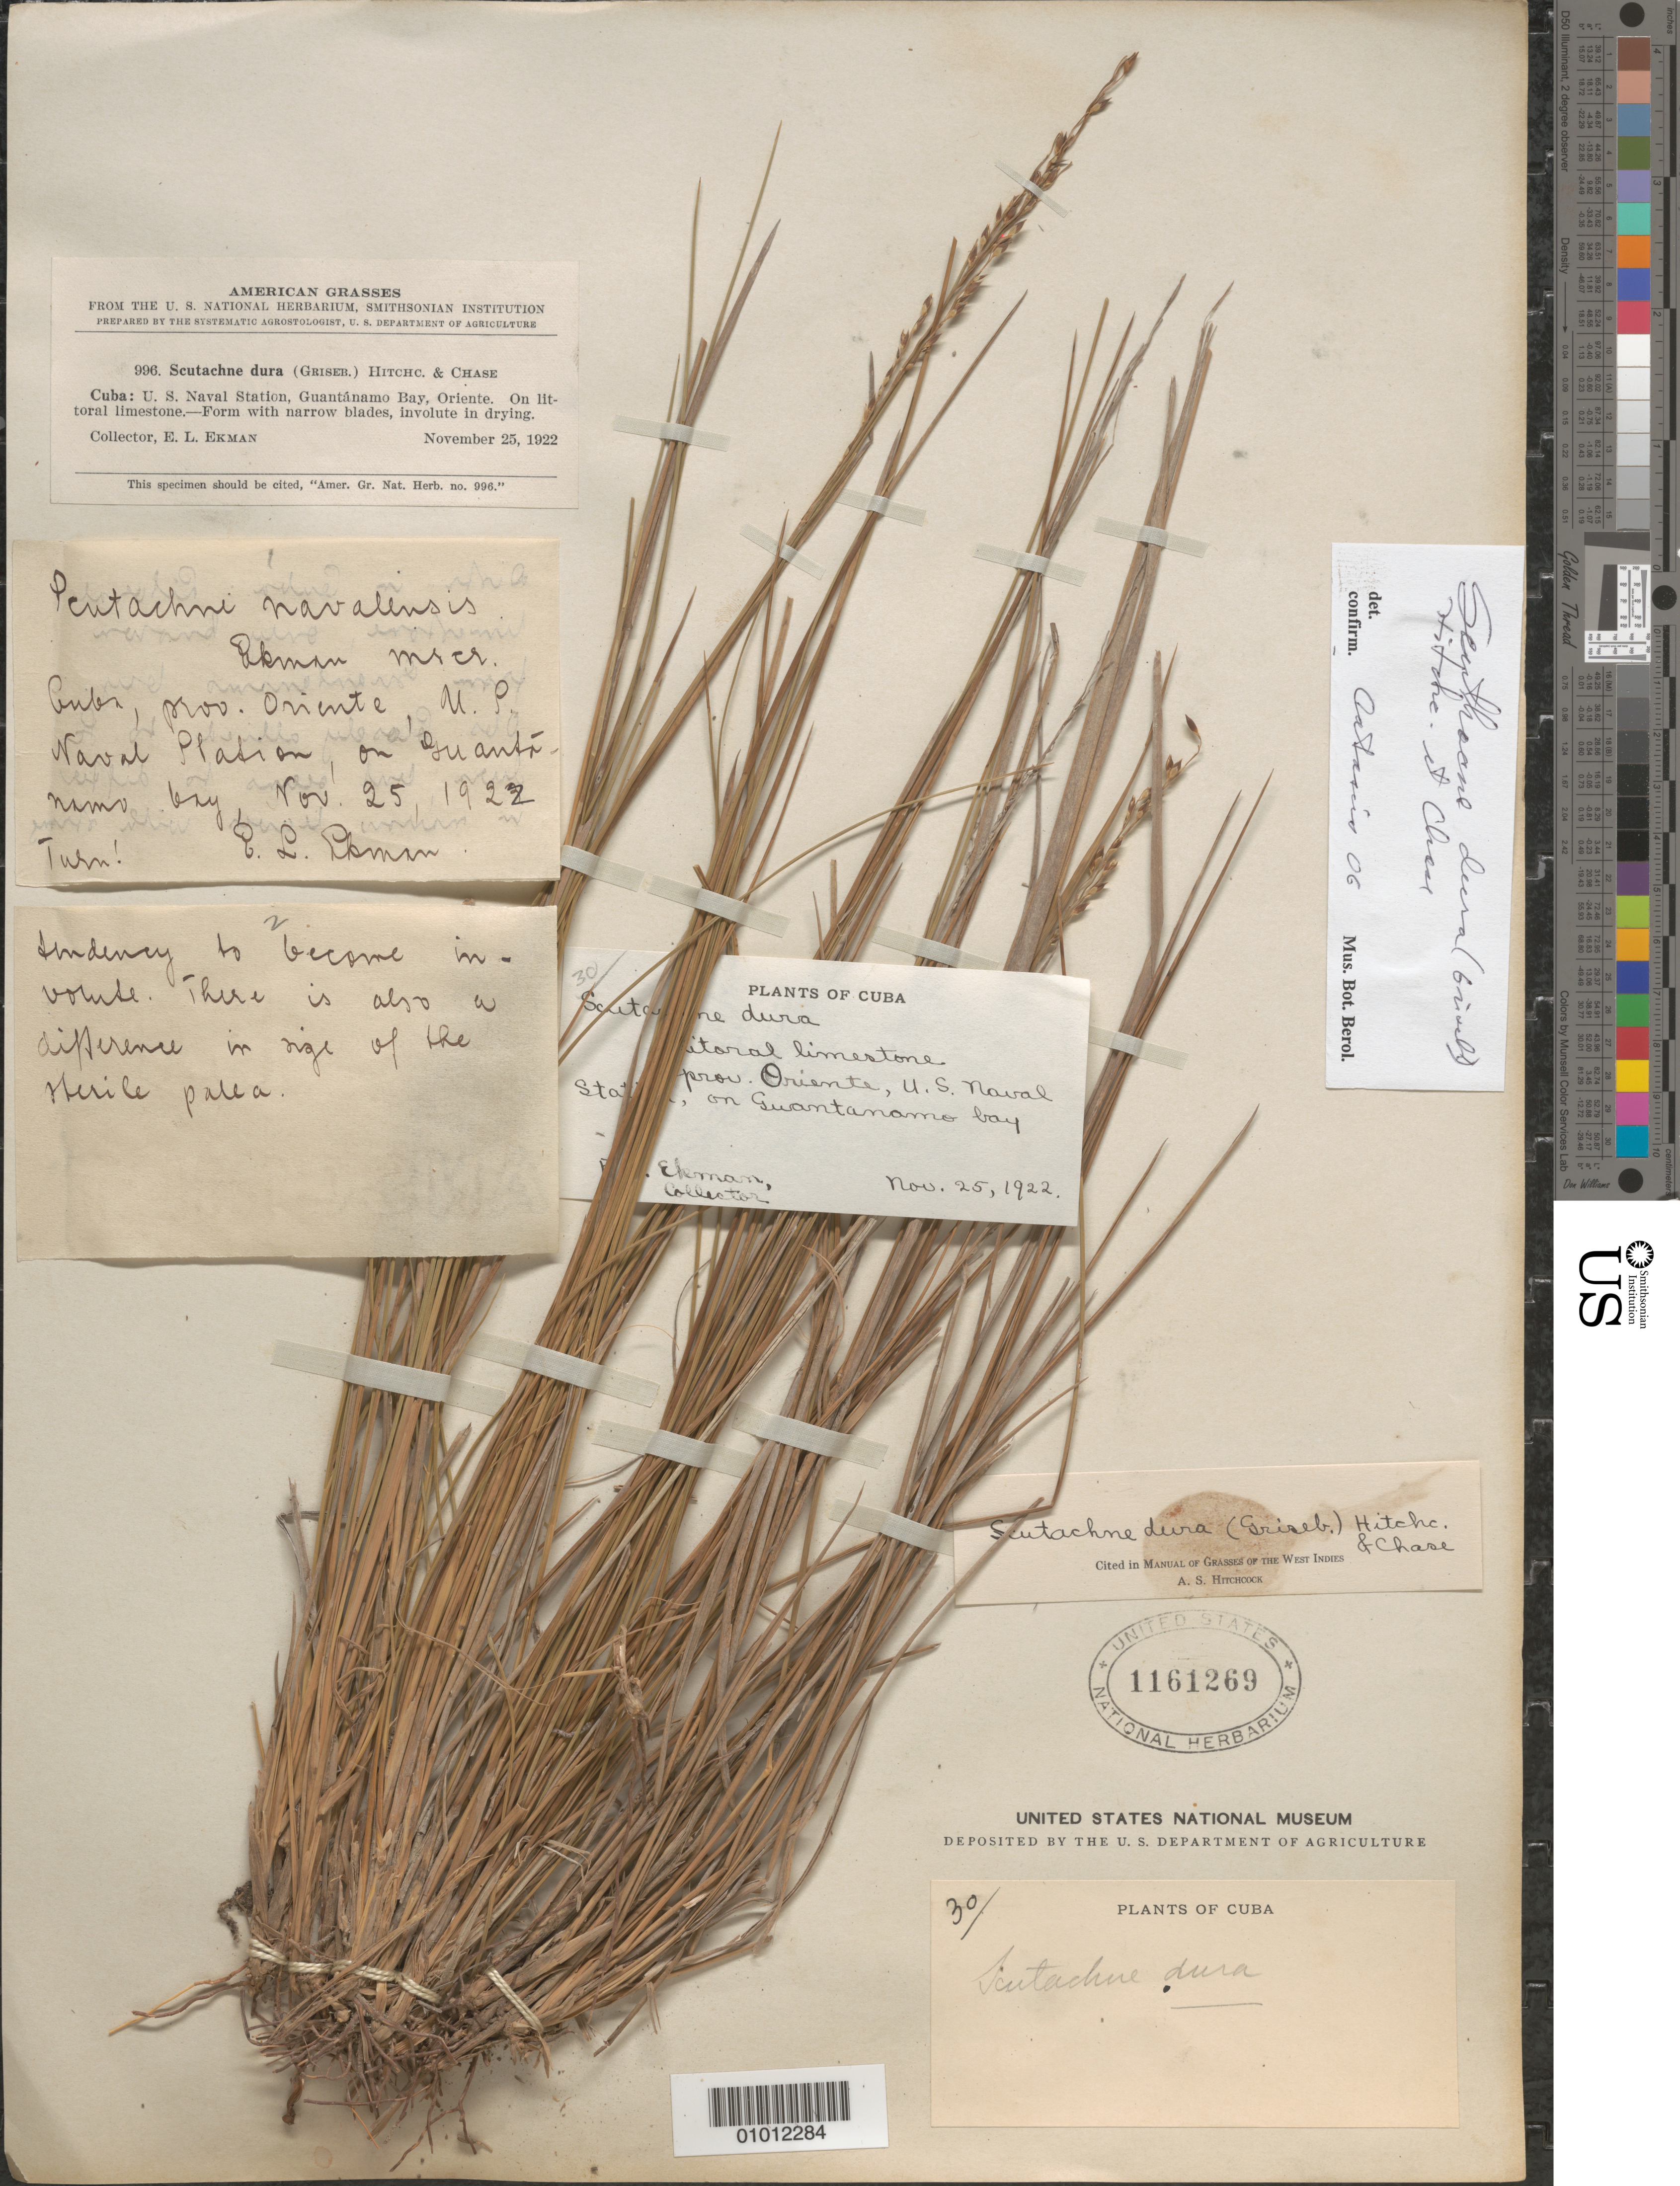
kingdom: Plantae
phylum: Tracheophyta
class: Liliopsida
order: Poales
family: Poaceae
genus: Scutachne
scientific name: Scutachne dura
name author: (Griseb.) Hitchc. & Chase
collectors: E. L. Ekman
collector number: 996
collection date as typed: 25 Nov 1922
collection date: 1922-11-25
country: Cuba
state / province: Guantanamo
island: Cuba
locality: U S Naval Station, Guantánamo Bay, Oriente On litoral limestone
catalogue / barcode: US 1161269